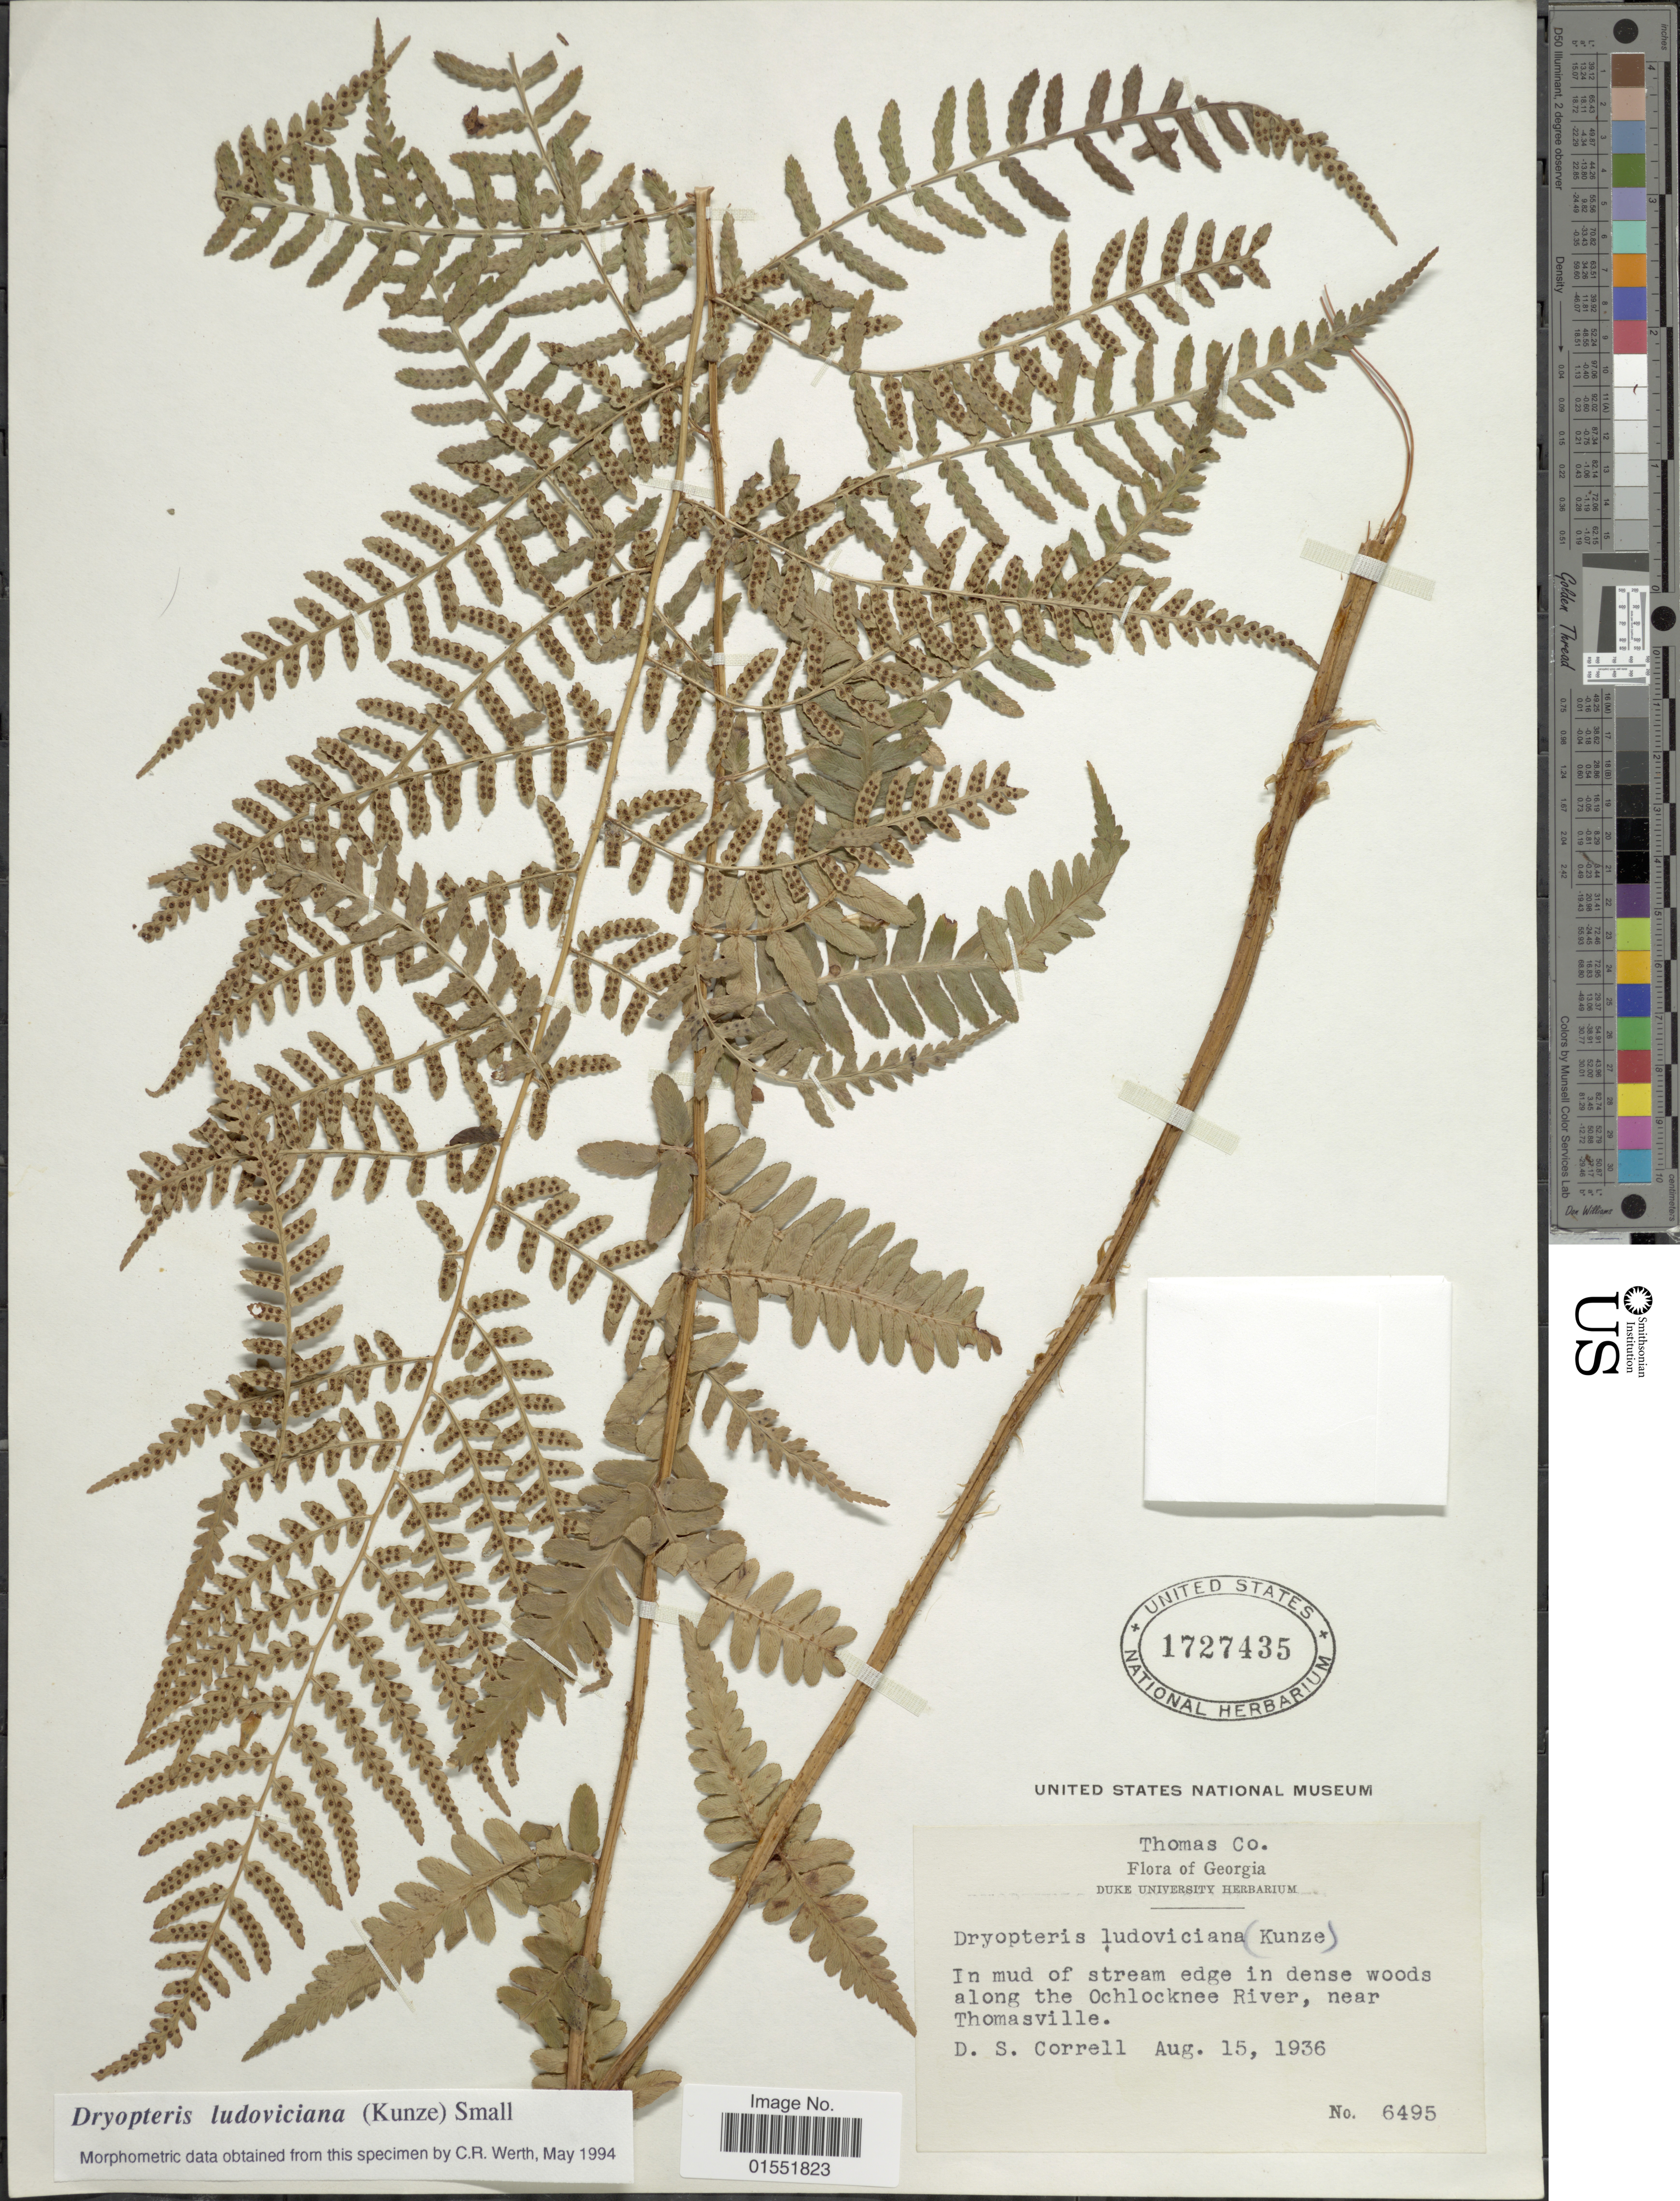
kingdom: Plantae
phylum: Tracheophyta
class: Polypodiopsida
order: Polypodiales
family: Dryopteridaceae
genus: Dryopteris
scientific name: Dryopteris ludoviciana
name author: (Kunze) Small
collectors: D. S. Correll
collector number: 6495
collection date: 1936-08-15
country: United States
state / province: Georgia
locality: Thomas Co. In mud of stream edge in dense woods along the Ochlocknee River, near Thomasville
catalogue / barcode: US 1727435